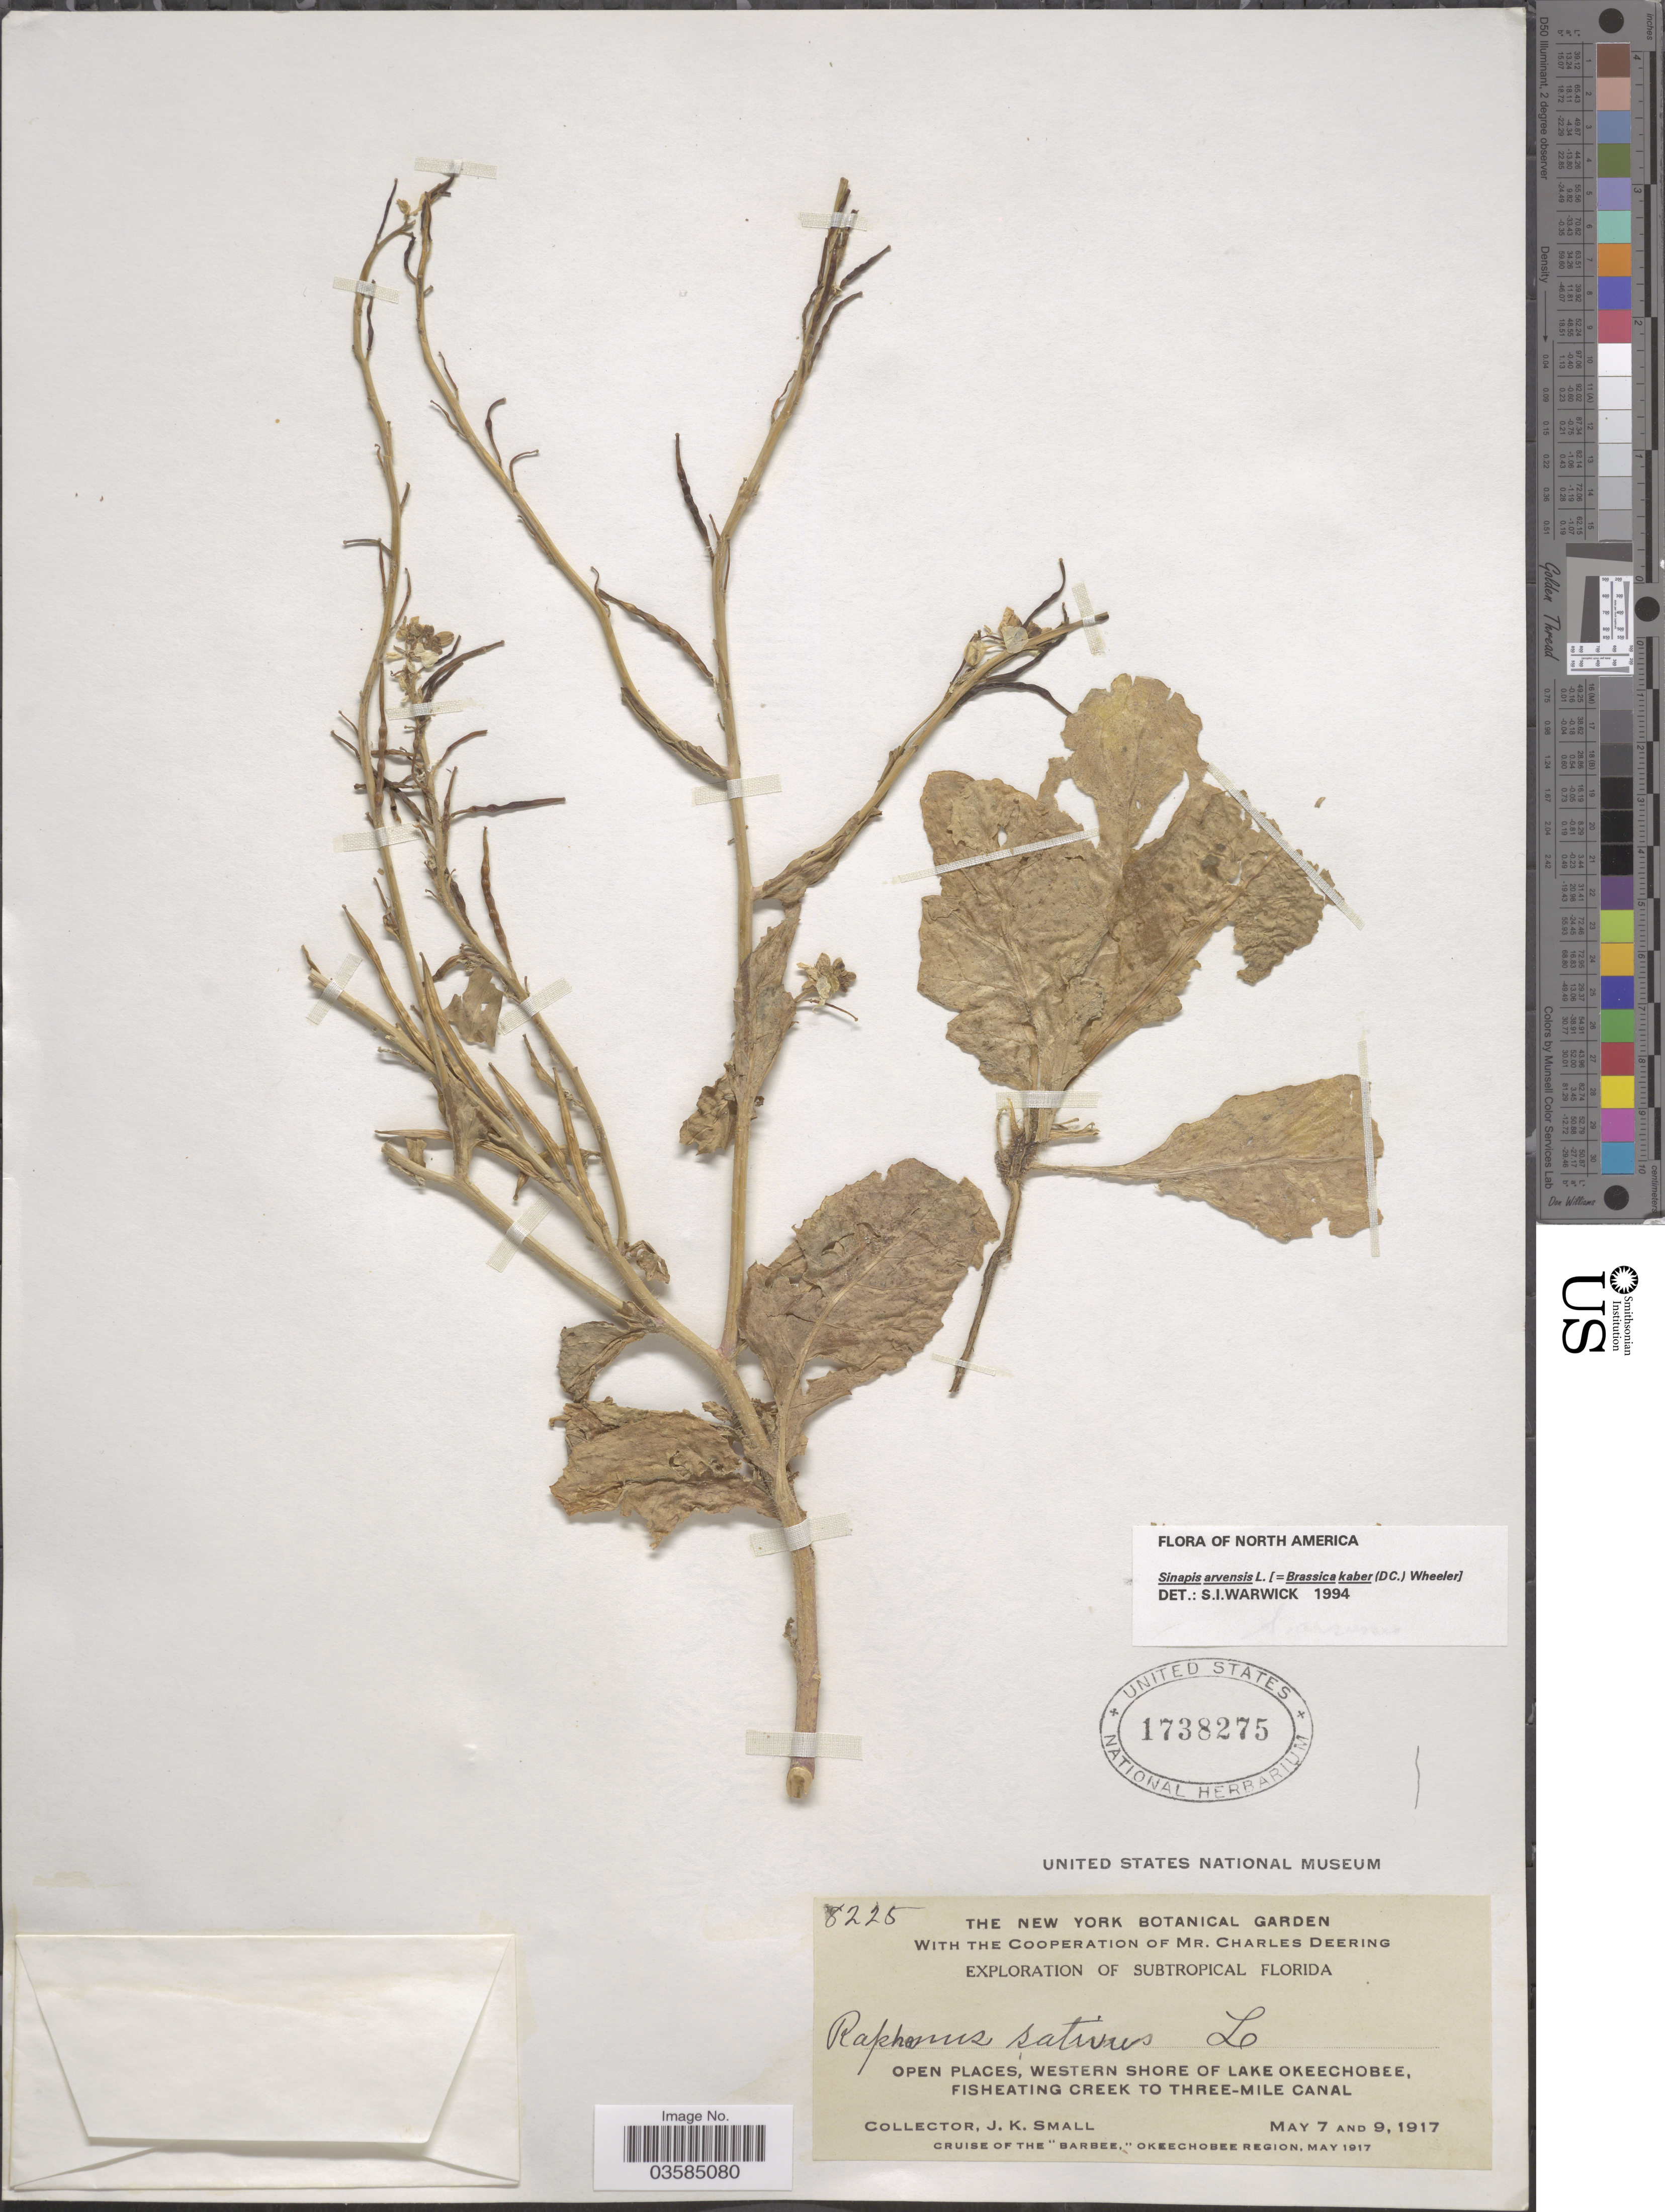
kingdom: Plantae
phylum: Tracheophyta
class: Magnoliopsida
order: Brassicales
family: Brassicaceae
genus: Brassica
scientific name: Brassica kaber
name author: (DC.) L.C. Wheeler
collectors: J. K. Small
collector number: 8225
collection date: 1917-05-07/1917-05-09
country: United States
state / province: Florida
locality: Subtropical Florida. Open places, Western shore of lake Okeechobee fisheating creek to three-mile Canal.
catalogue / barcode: US 1738275